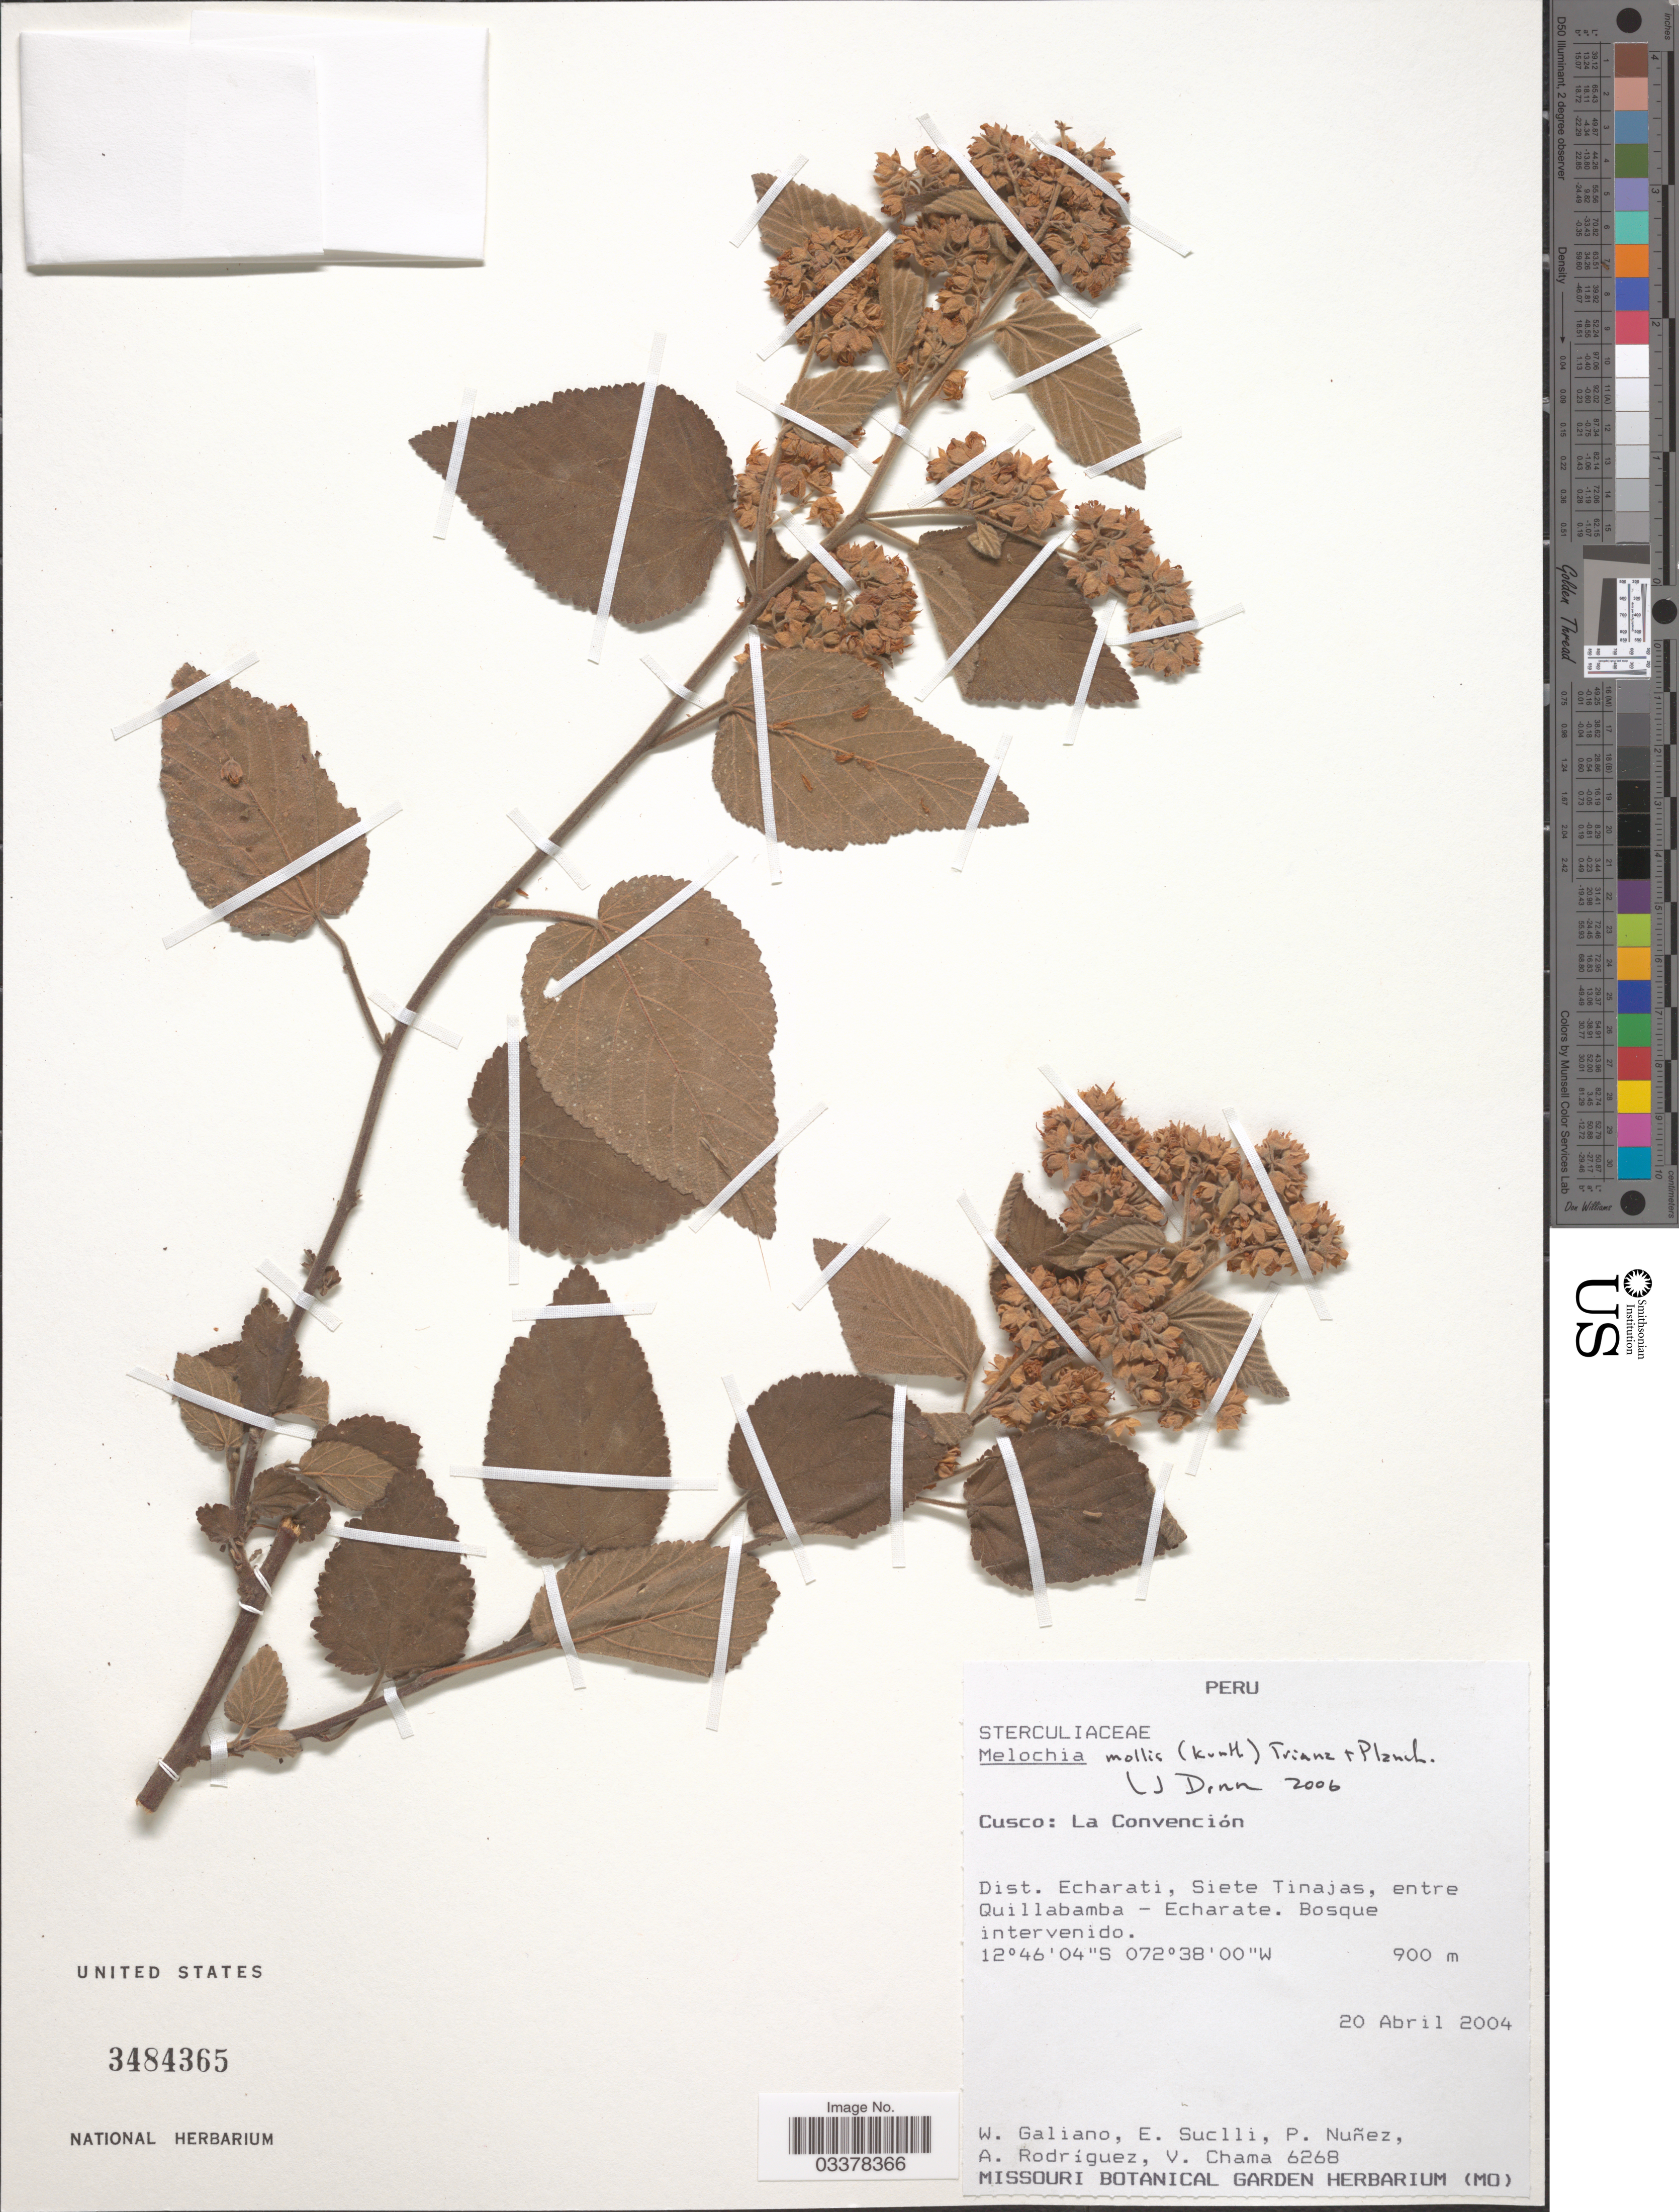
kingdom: Plantae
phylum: Tracheophyta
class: Magnoliopsida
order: Malvales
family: Malvaceae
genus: Melochia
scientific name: Melochia mollis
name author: (Kunth) Triana & Planch.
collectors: W. Galiano, E. Suclli, P. Nuñez V., A. Rodríguez & V. Chama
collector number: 6268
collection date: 2004-04-20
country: Peru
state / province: Cusco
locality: La Convención. Dist. Echarati, Siete Tinajas, entre Quillabamba- Echarate.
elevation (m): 900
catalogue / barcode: US 3484365